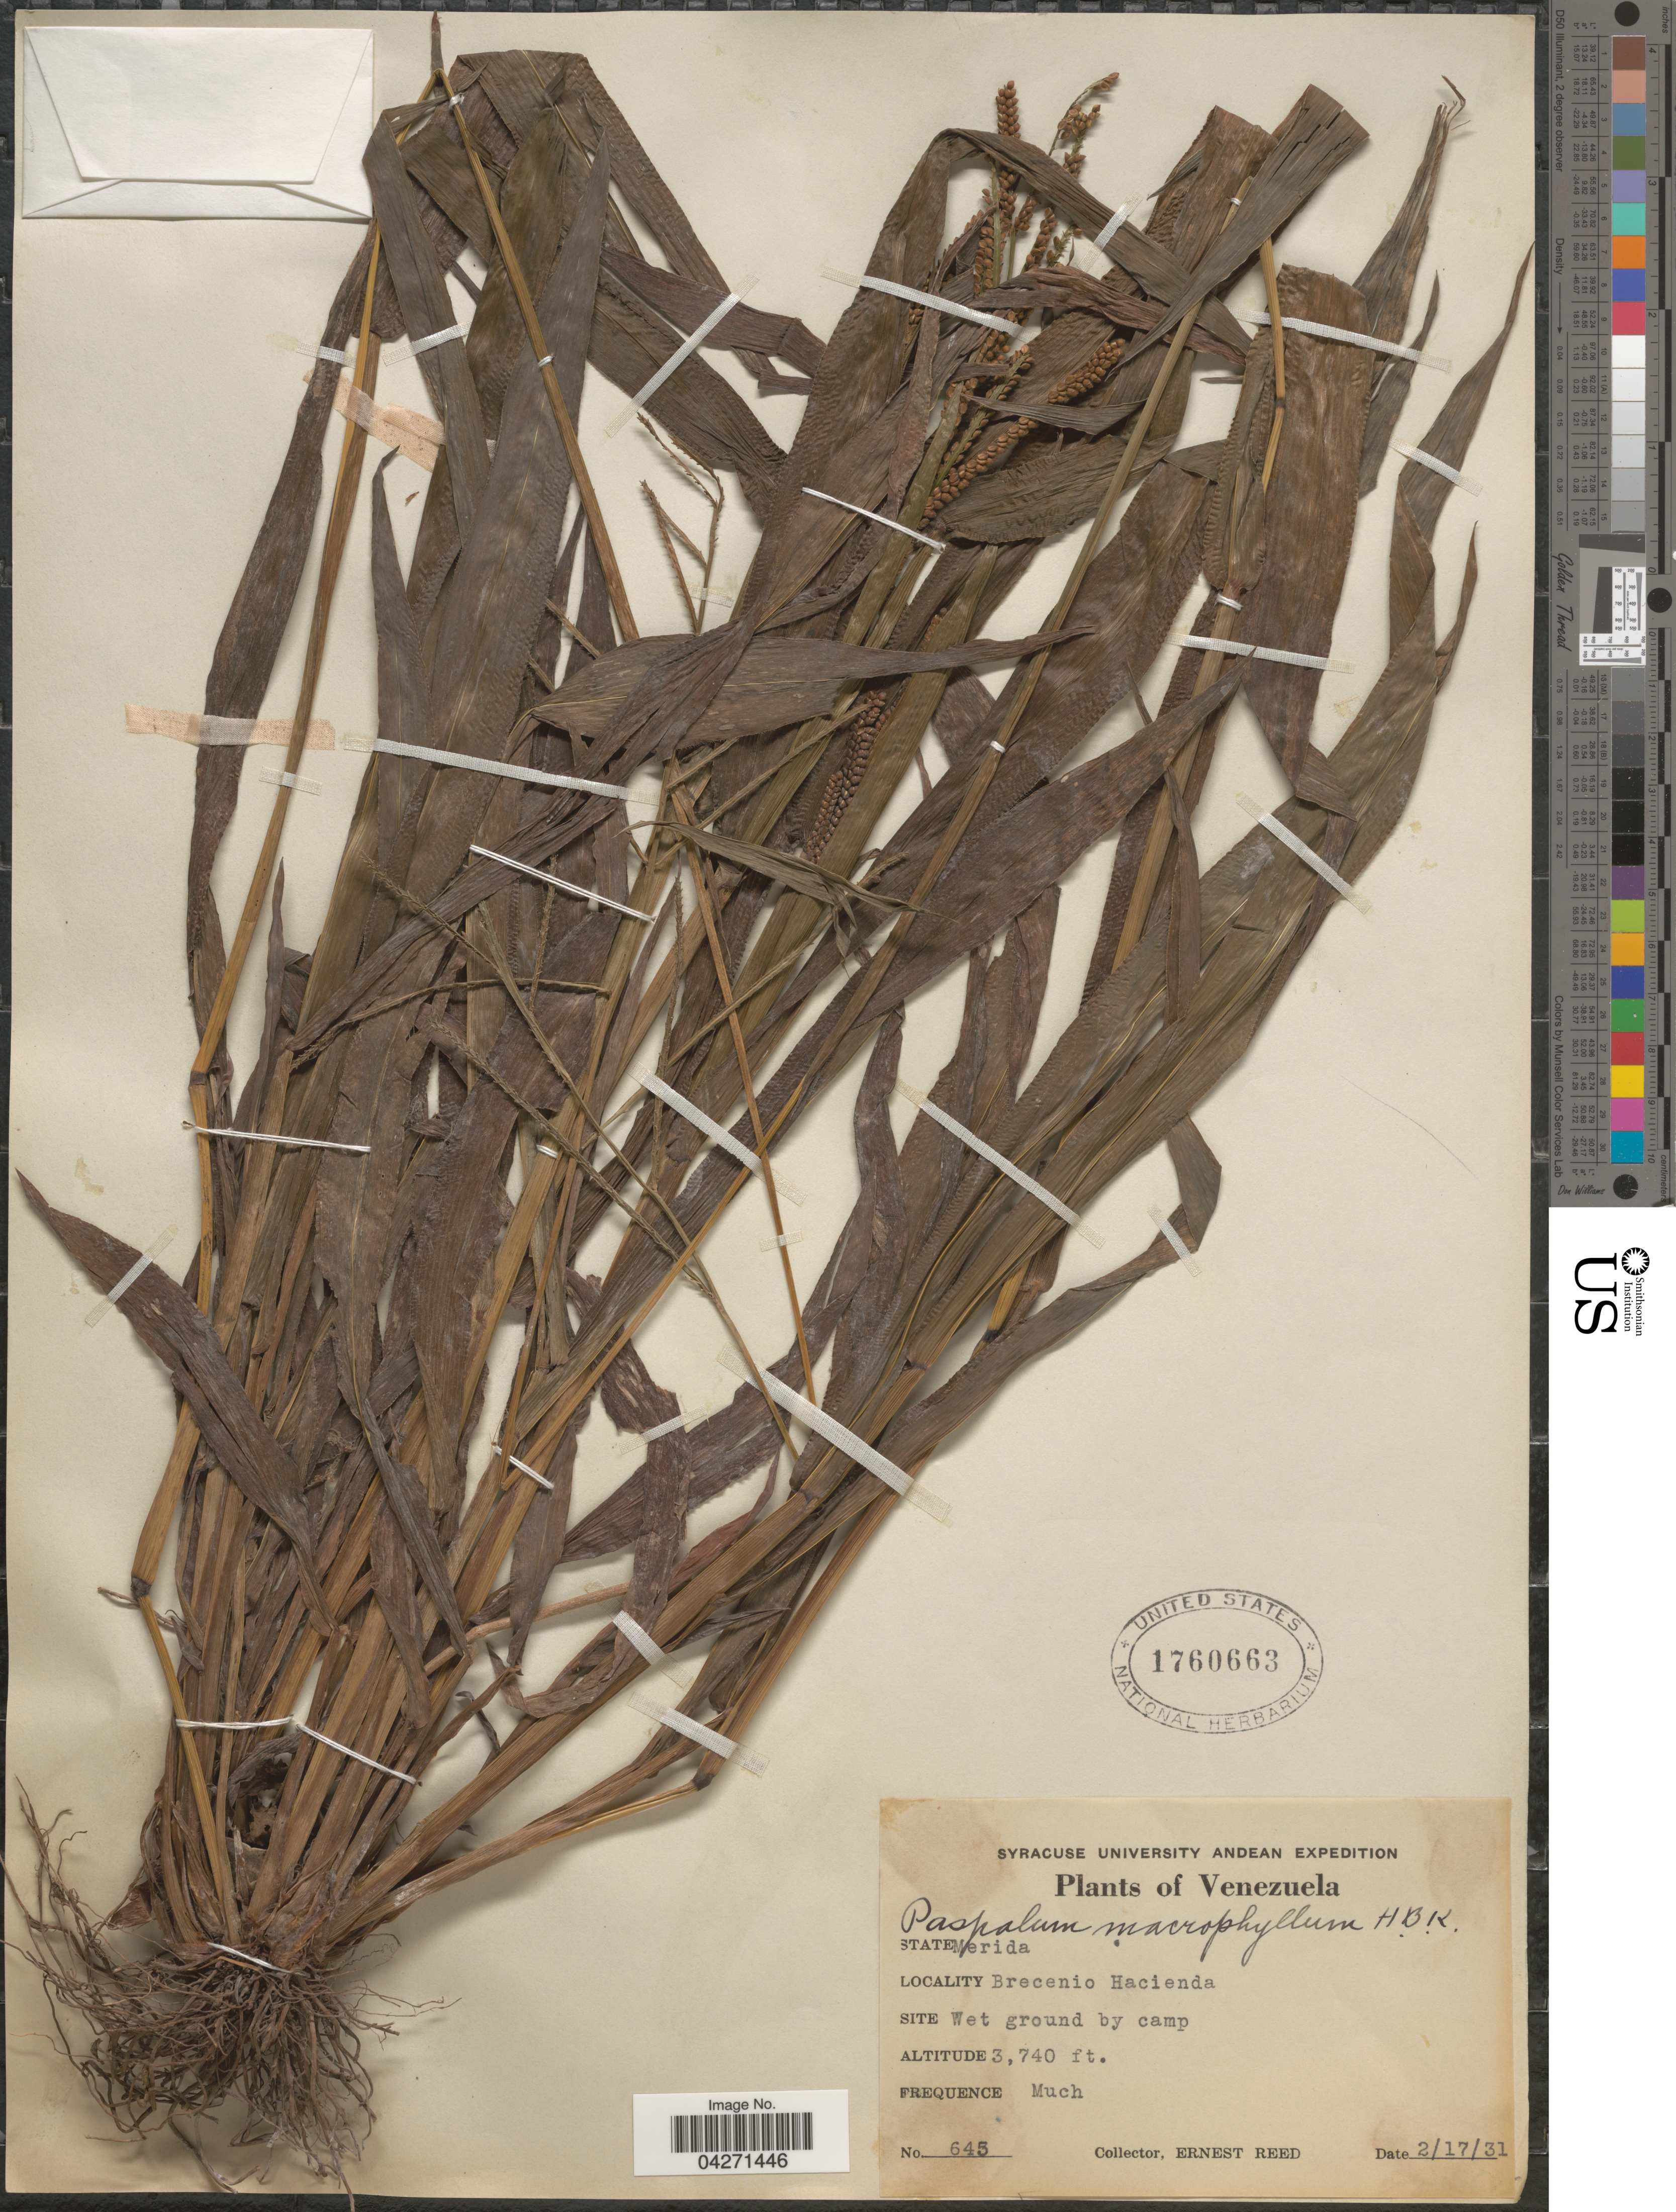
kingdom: Plantae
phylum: Tracheophyta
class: Liliopsida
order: Poales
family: Poaceae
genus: Paspalum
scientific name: Paspalum macrophyllum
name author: Kunth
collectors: E. Reed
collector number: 645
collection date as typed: Transcribed d/m/y: 17/2/31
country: Venezuela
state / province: Merida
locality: Syracuse University Andean Expedition.Brecenio Hacienda.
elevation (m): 1140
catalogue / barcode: US 1760663